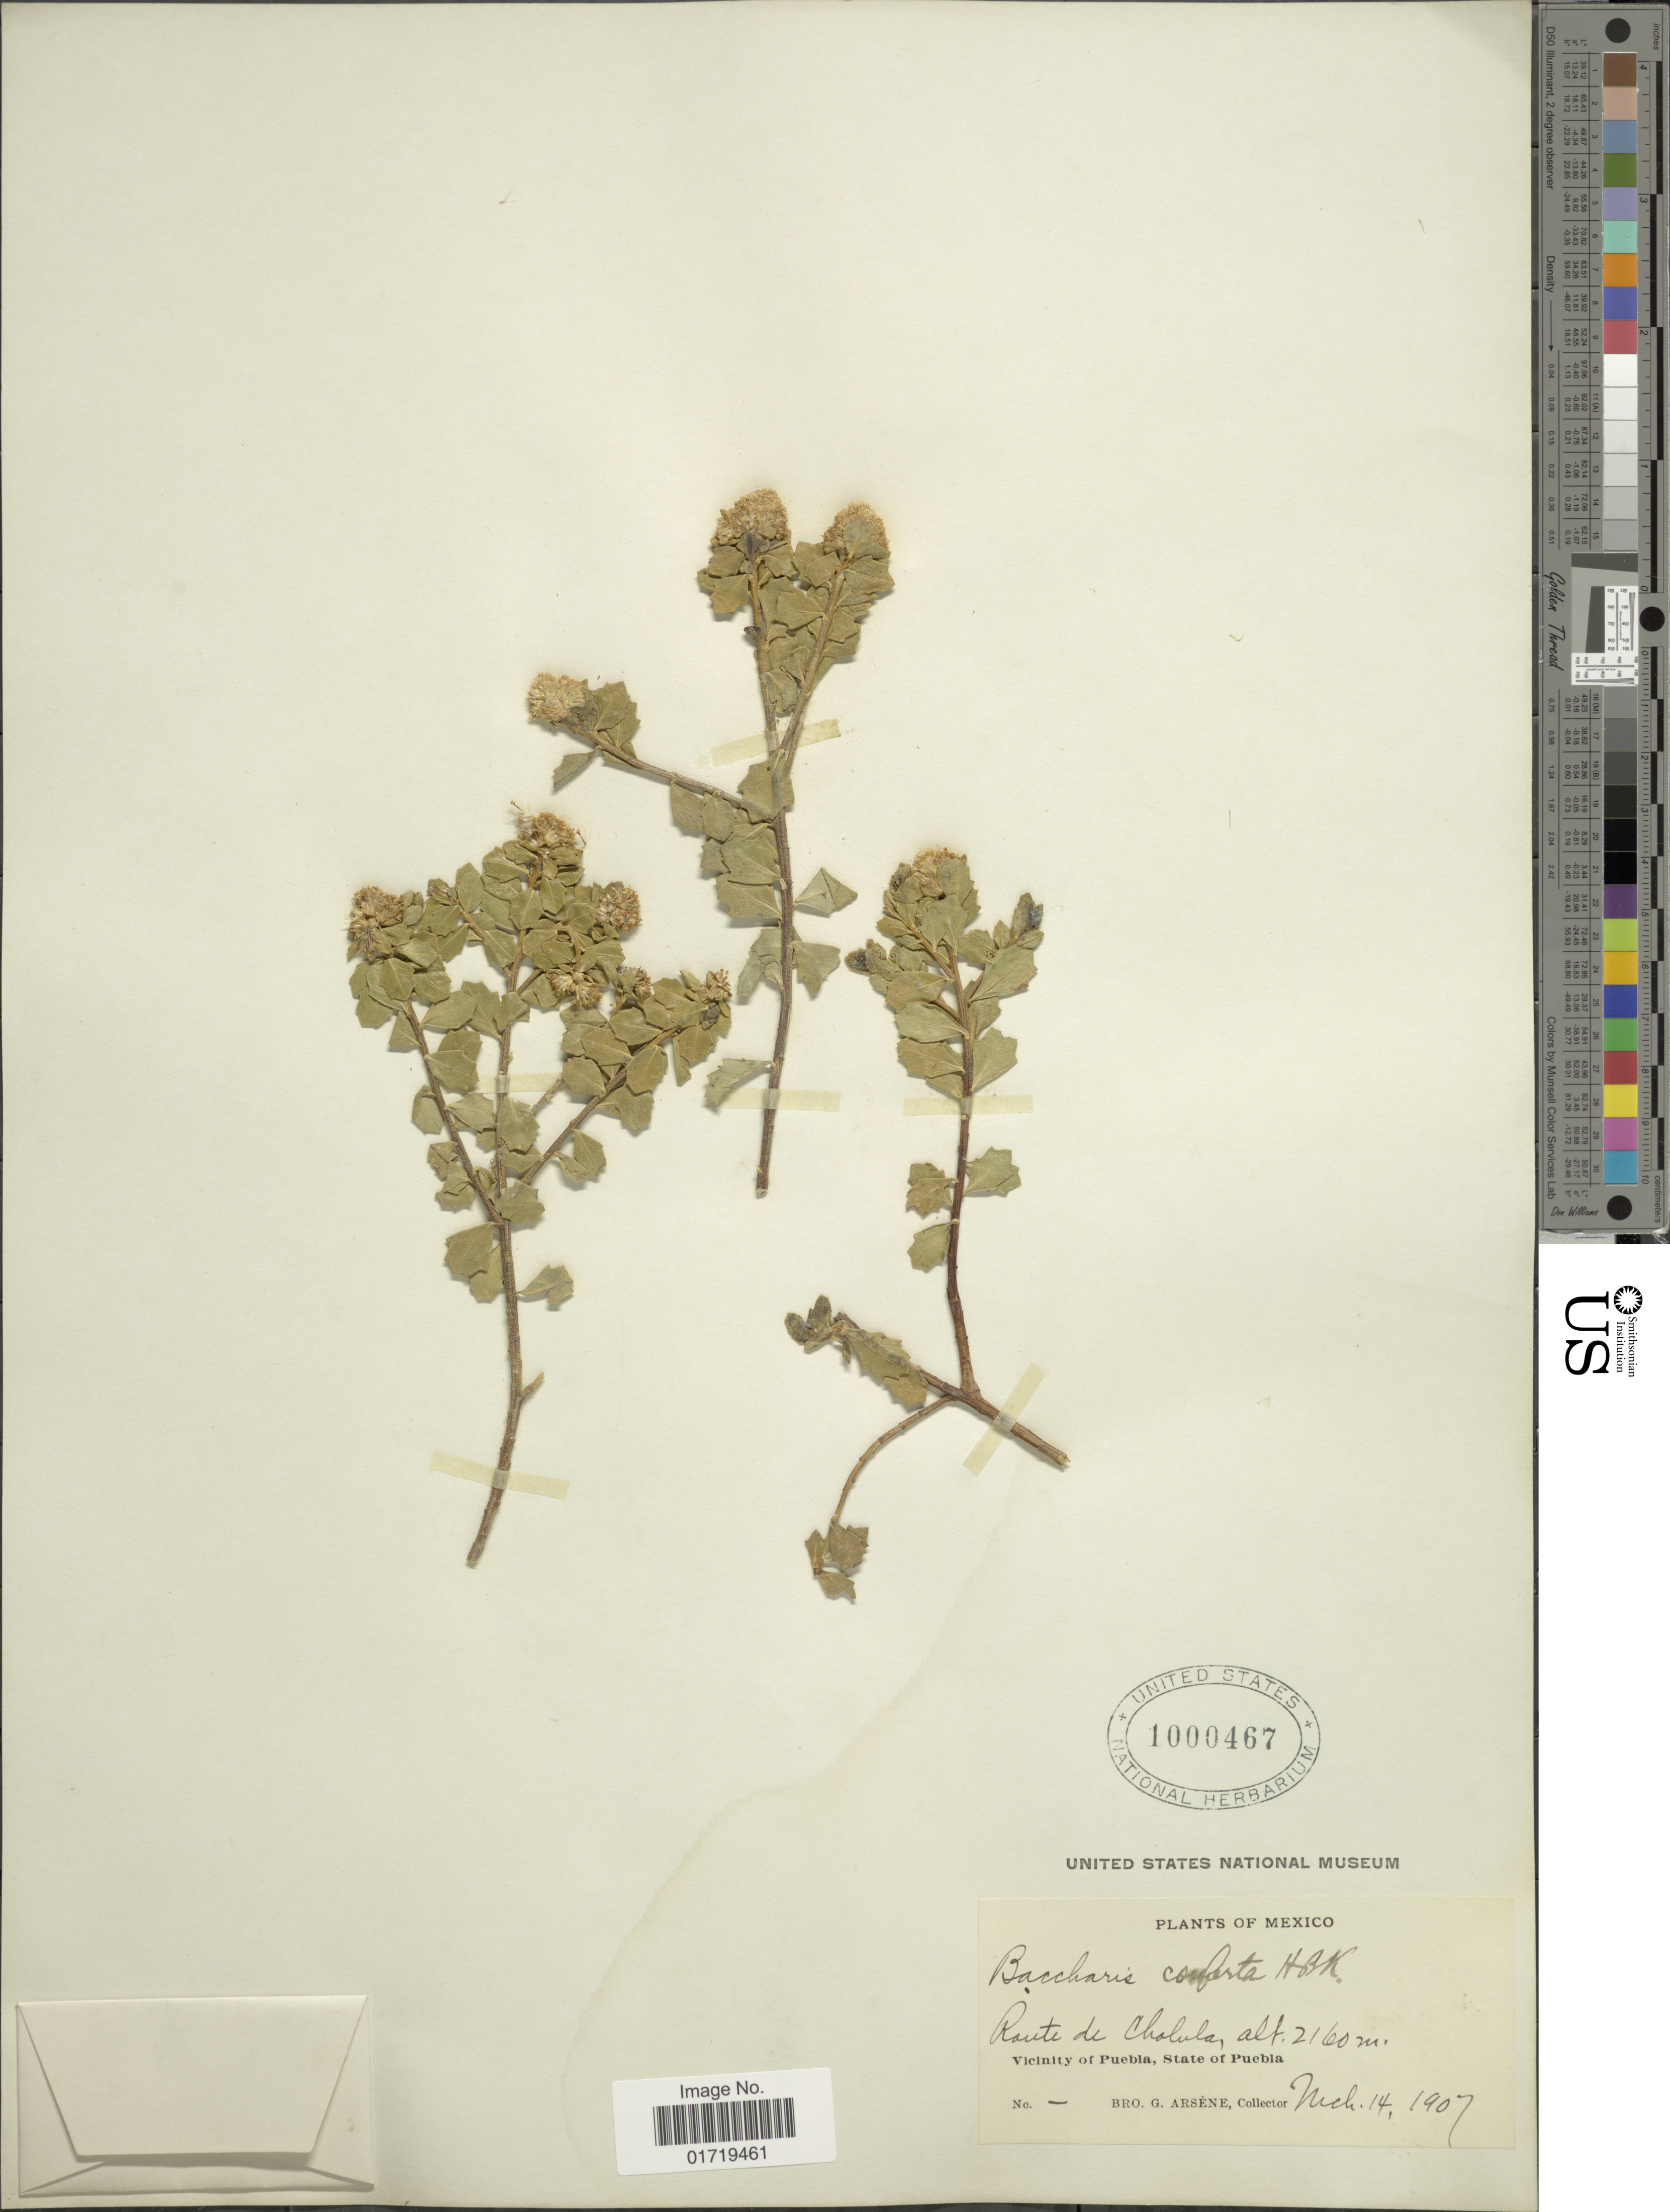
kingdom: Plantae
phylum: Tracheophyta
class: Magnoliopsida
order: Asterales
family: Asteraceae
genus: Baccharis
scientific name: Baccharis conferta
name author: Kunth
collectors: Bro. G. Arsène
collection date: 1907-03-14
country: Mexico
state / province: Puebla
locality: Route de Cholula, Vicinity of Puebla, State of Puebla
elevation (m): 2160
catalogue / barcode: US 1000467